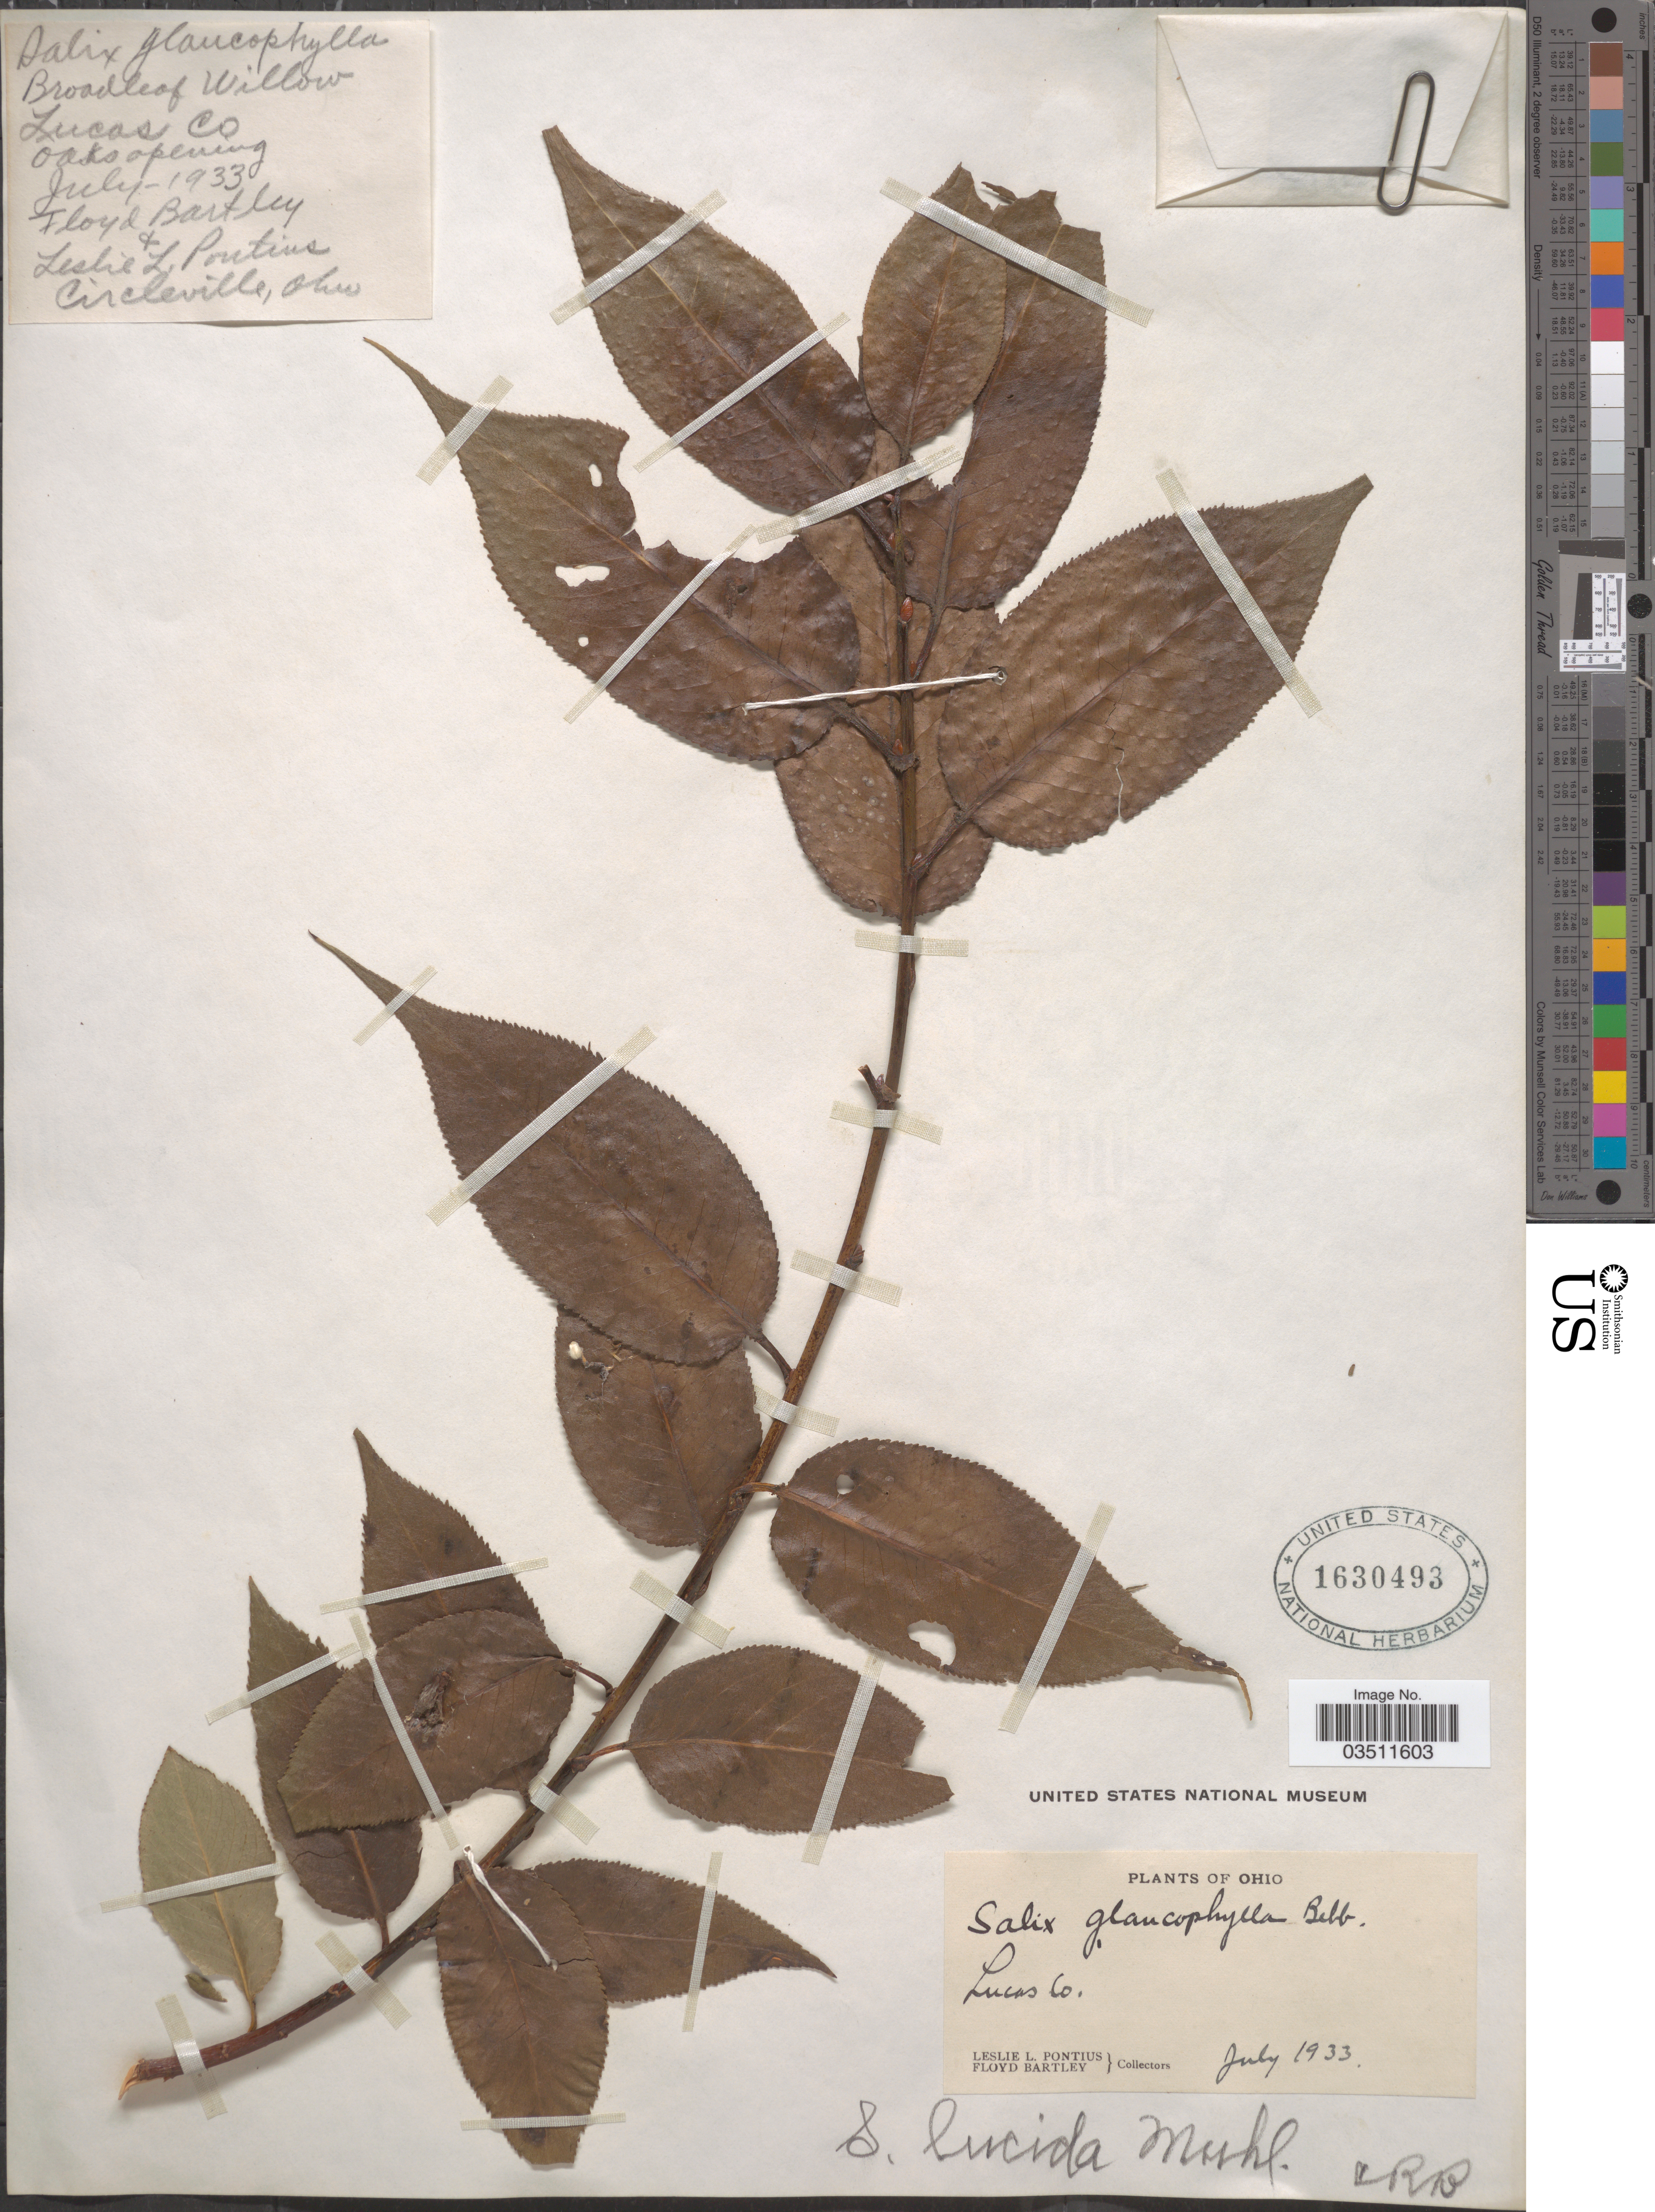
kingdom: Plantae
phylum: Tracheophyta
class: Magnoliopsida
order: Malpighiales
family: Salicaceae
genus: Salix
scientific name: Salix lucida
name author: Muhl.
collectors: F. Bartley & L. Pontius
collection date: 1933-07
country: United States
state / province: Ohio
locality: Circleville [unsure placement] Lucas Co.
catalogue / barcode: US 1630493